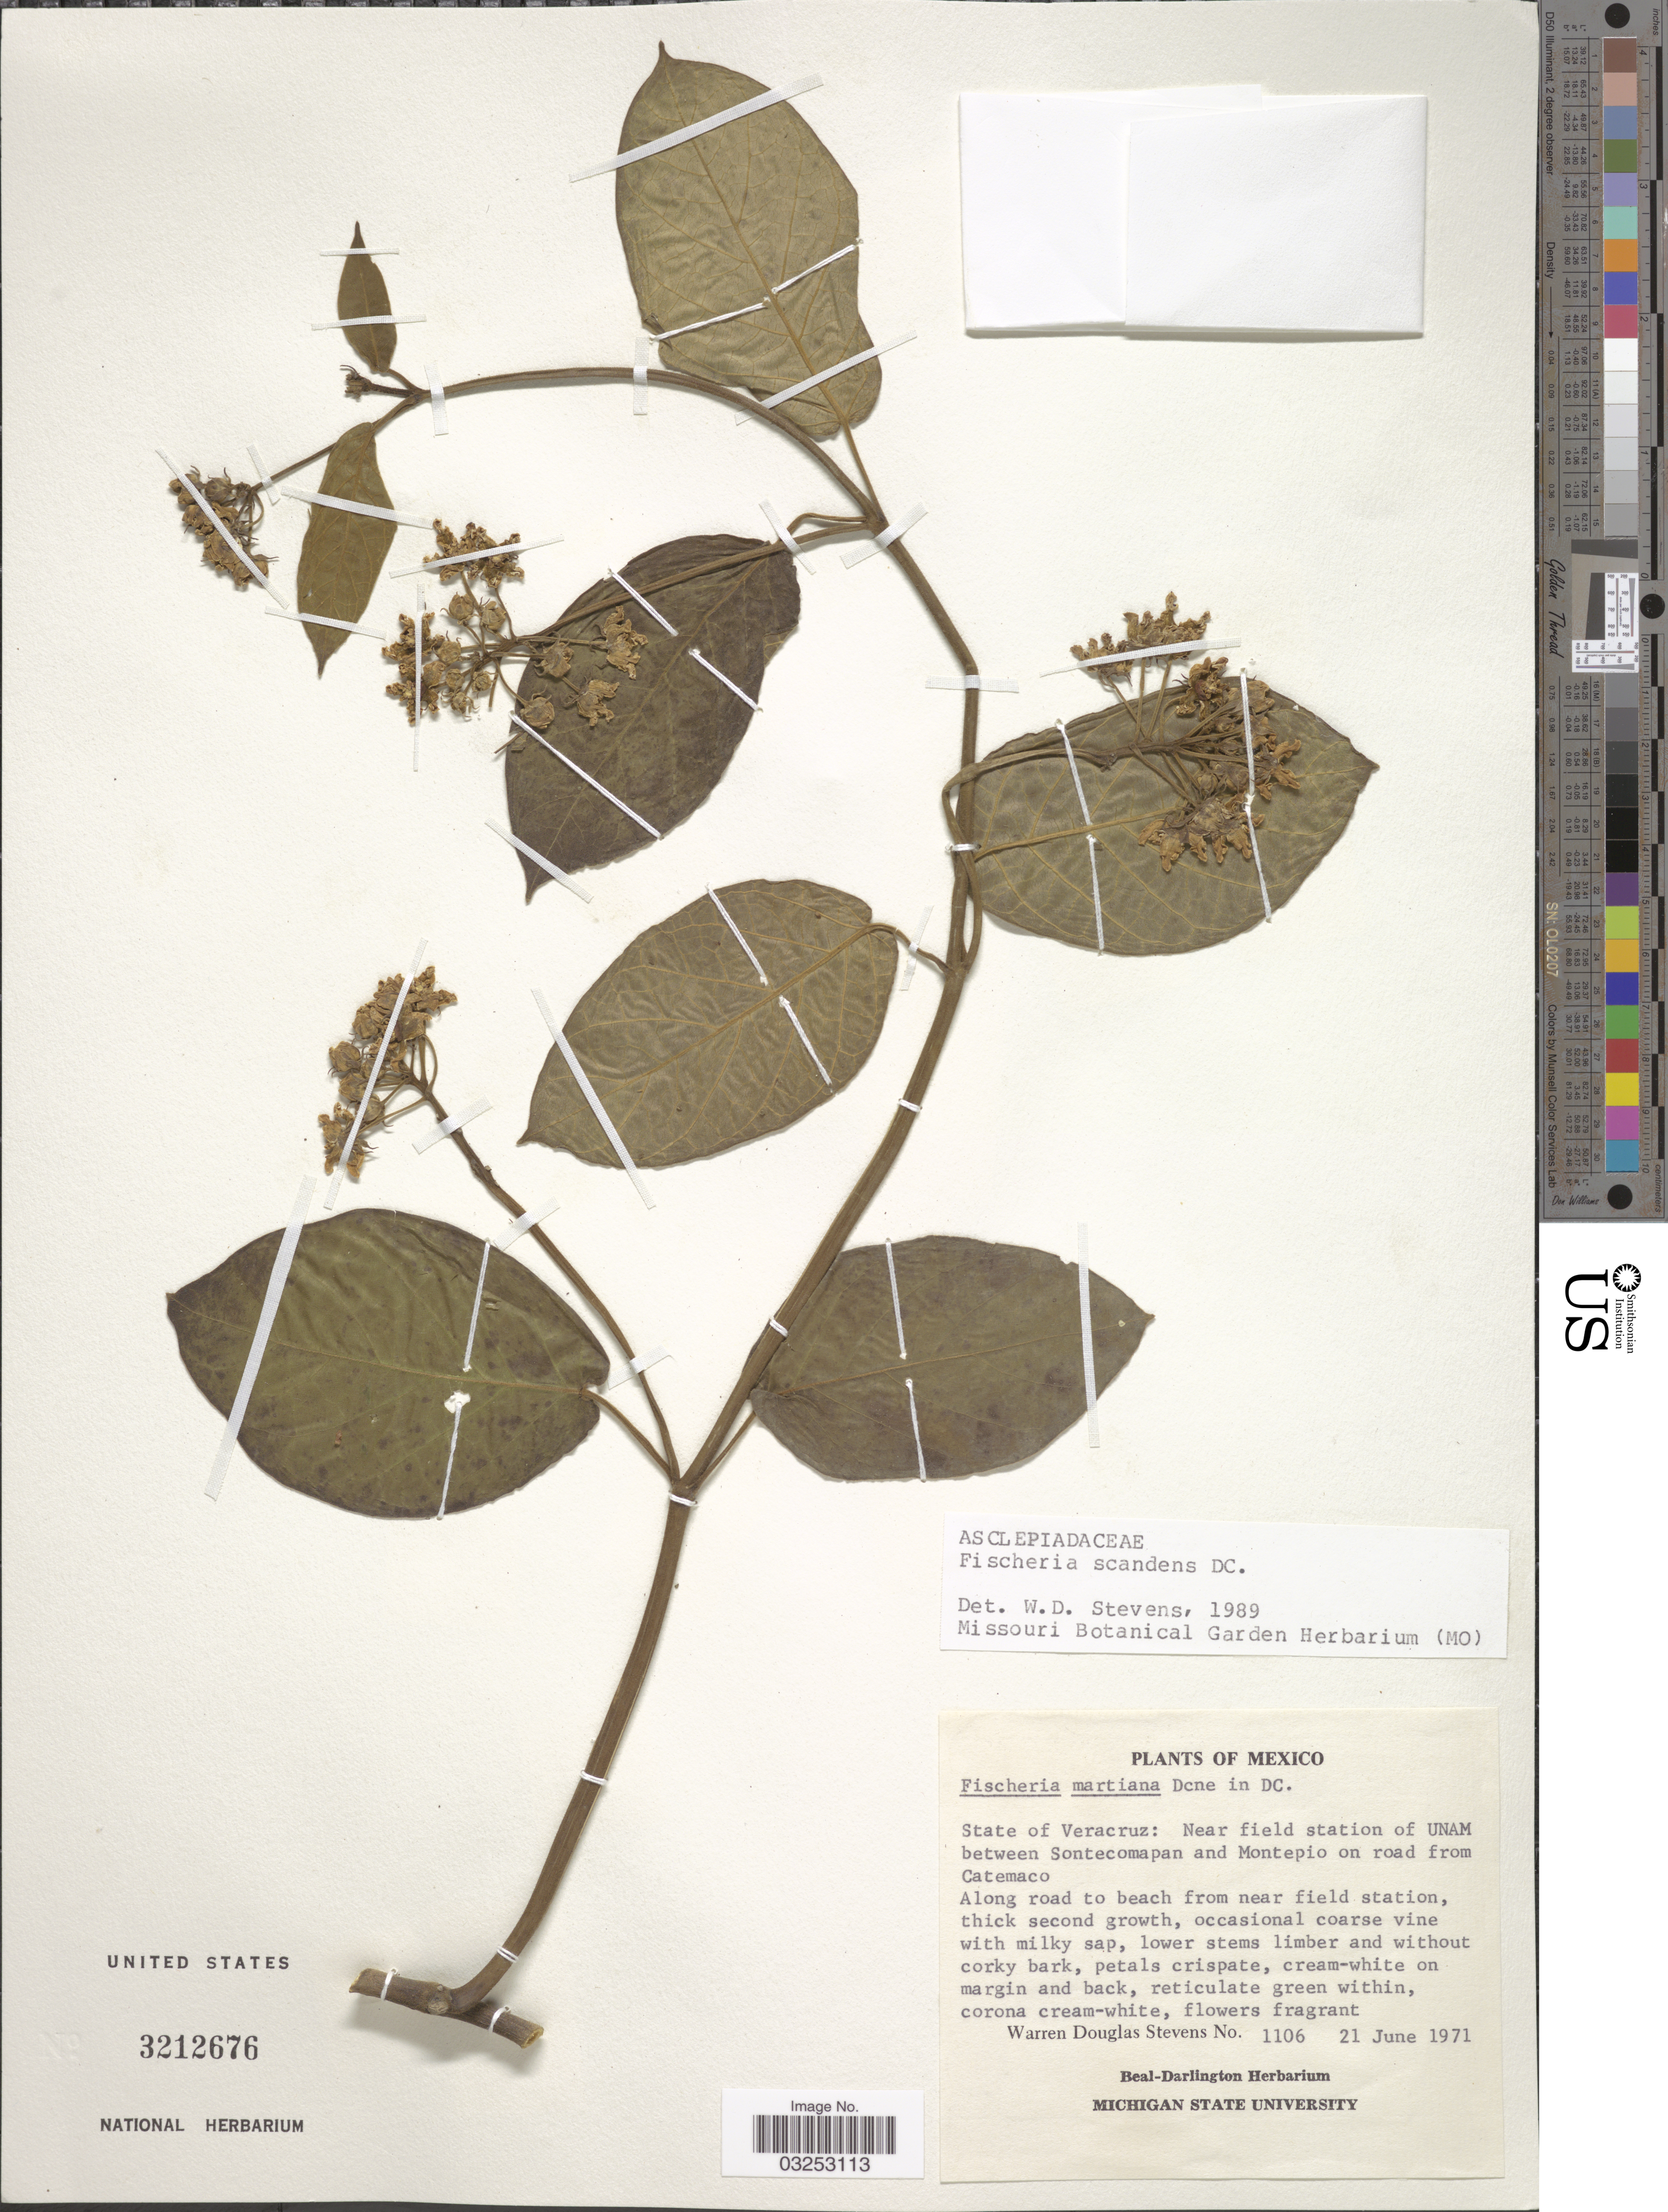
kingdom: Plantae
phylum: Tracheophyta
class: Magnoliopsida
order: Gentianales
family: Apocynaceae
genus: Fischeria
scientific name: Fischeria scandens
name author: DC.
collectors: W. D. Stevens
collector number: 1106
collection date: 1971-06-21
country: Mexico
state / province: Veracruz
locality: Near field station of UNAM between Sontecomapan and Montepio on road from Catemaco.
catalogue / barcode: US 3212676